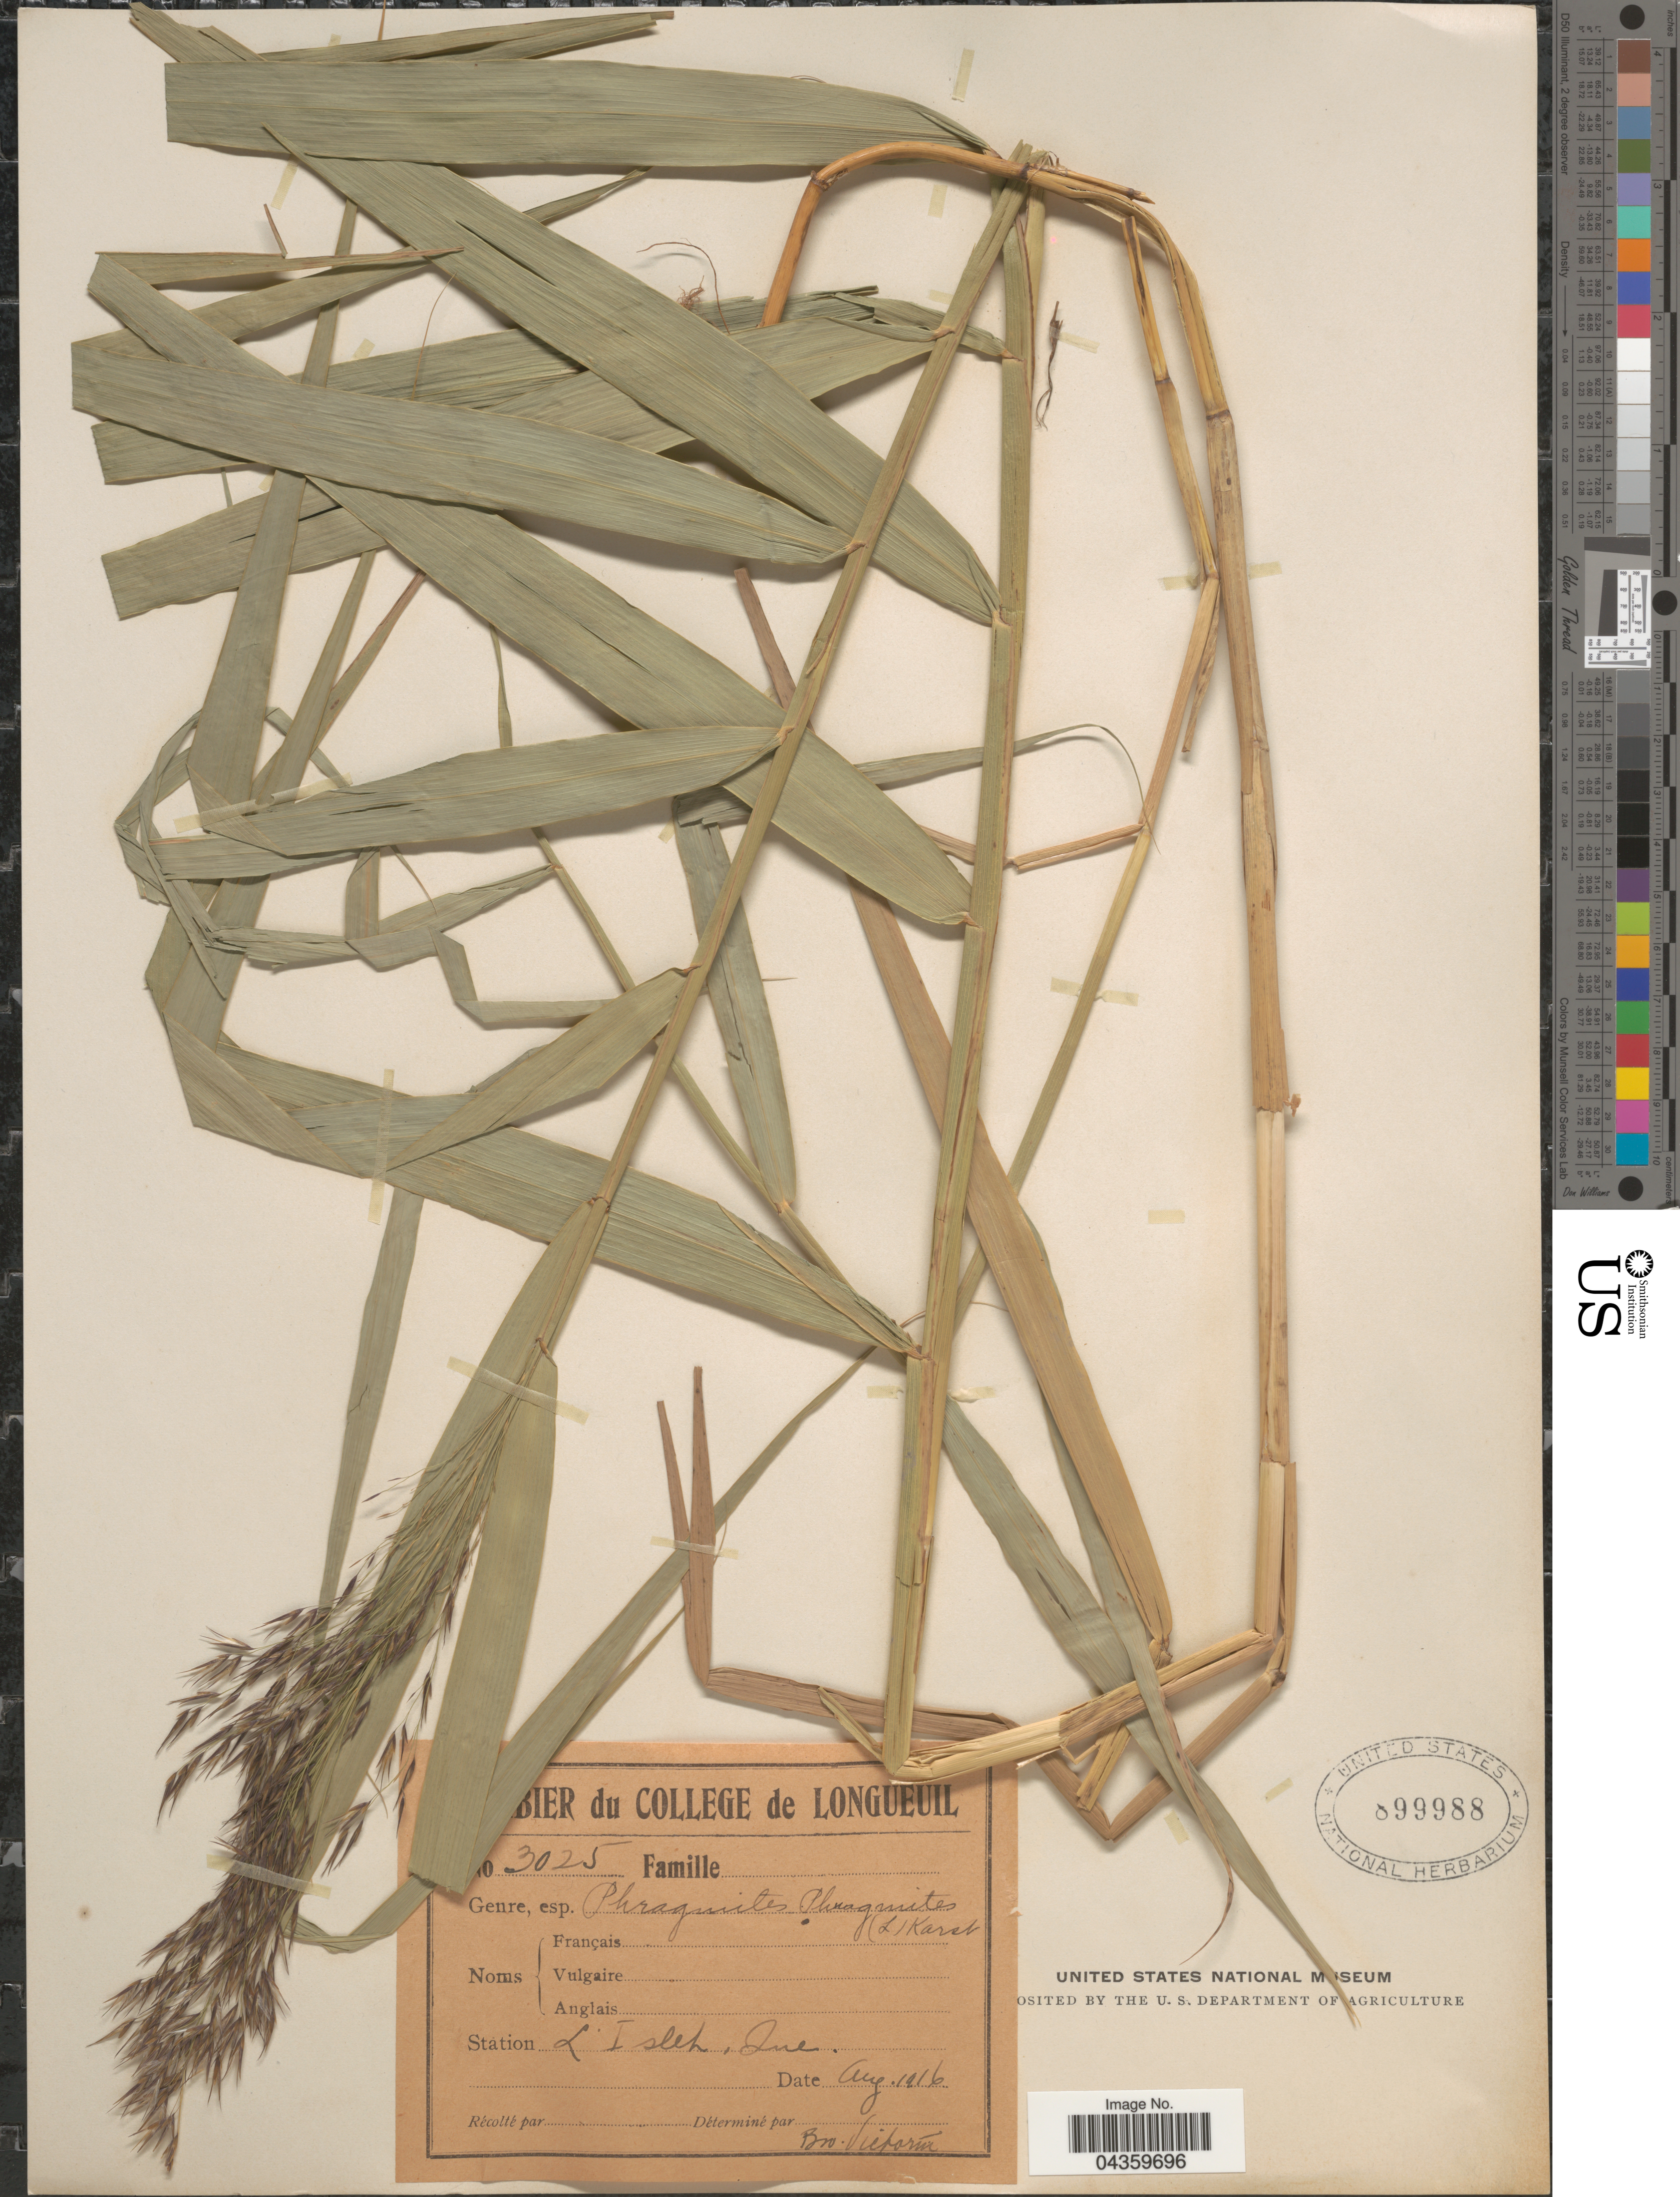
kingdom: Plantae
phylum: Tracheophyta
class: Liliopsida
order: Poales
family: Poaceae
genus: Phragmites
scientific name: Phragmites australis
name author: (Cav.) Trin. ex Steud.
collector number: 3025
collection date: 1916-08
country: Canada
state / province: Quebec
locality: Station L. Isleh.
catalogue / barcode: US 899988